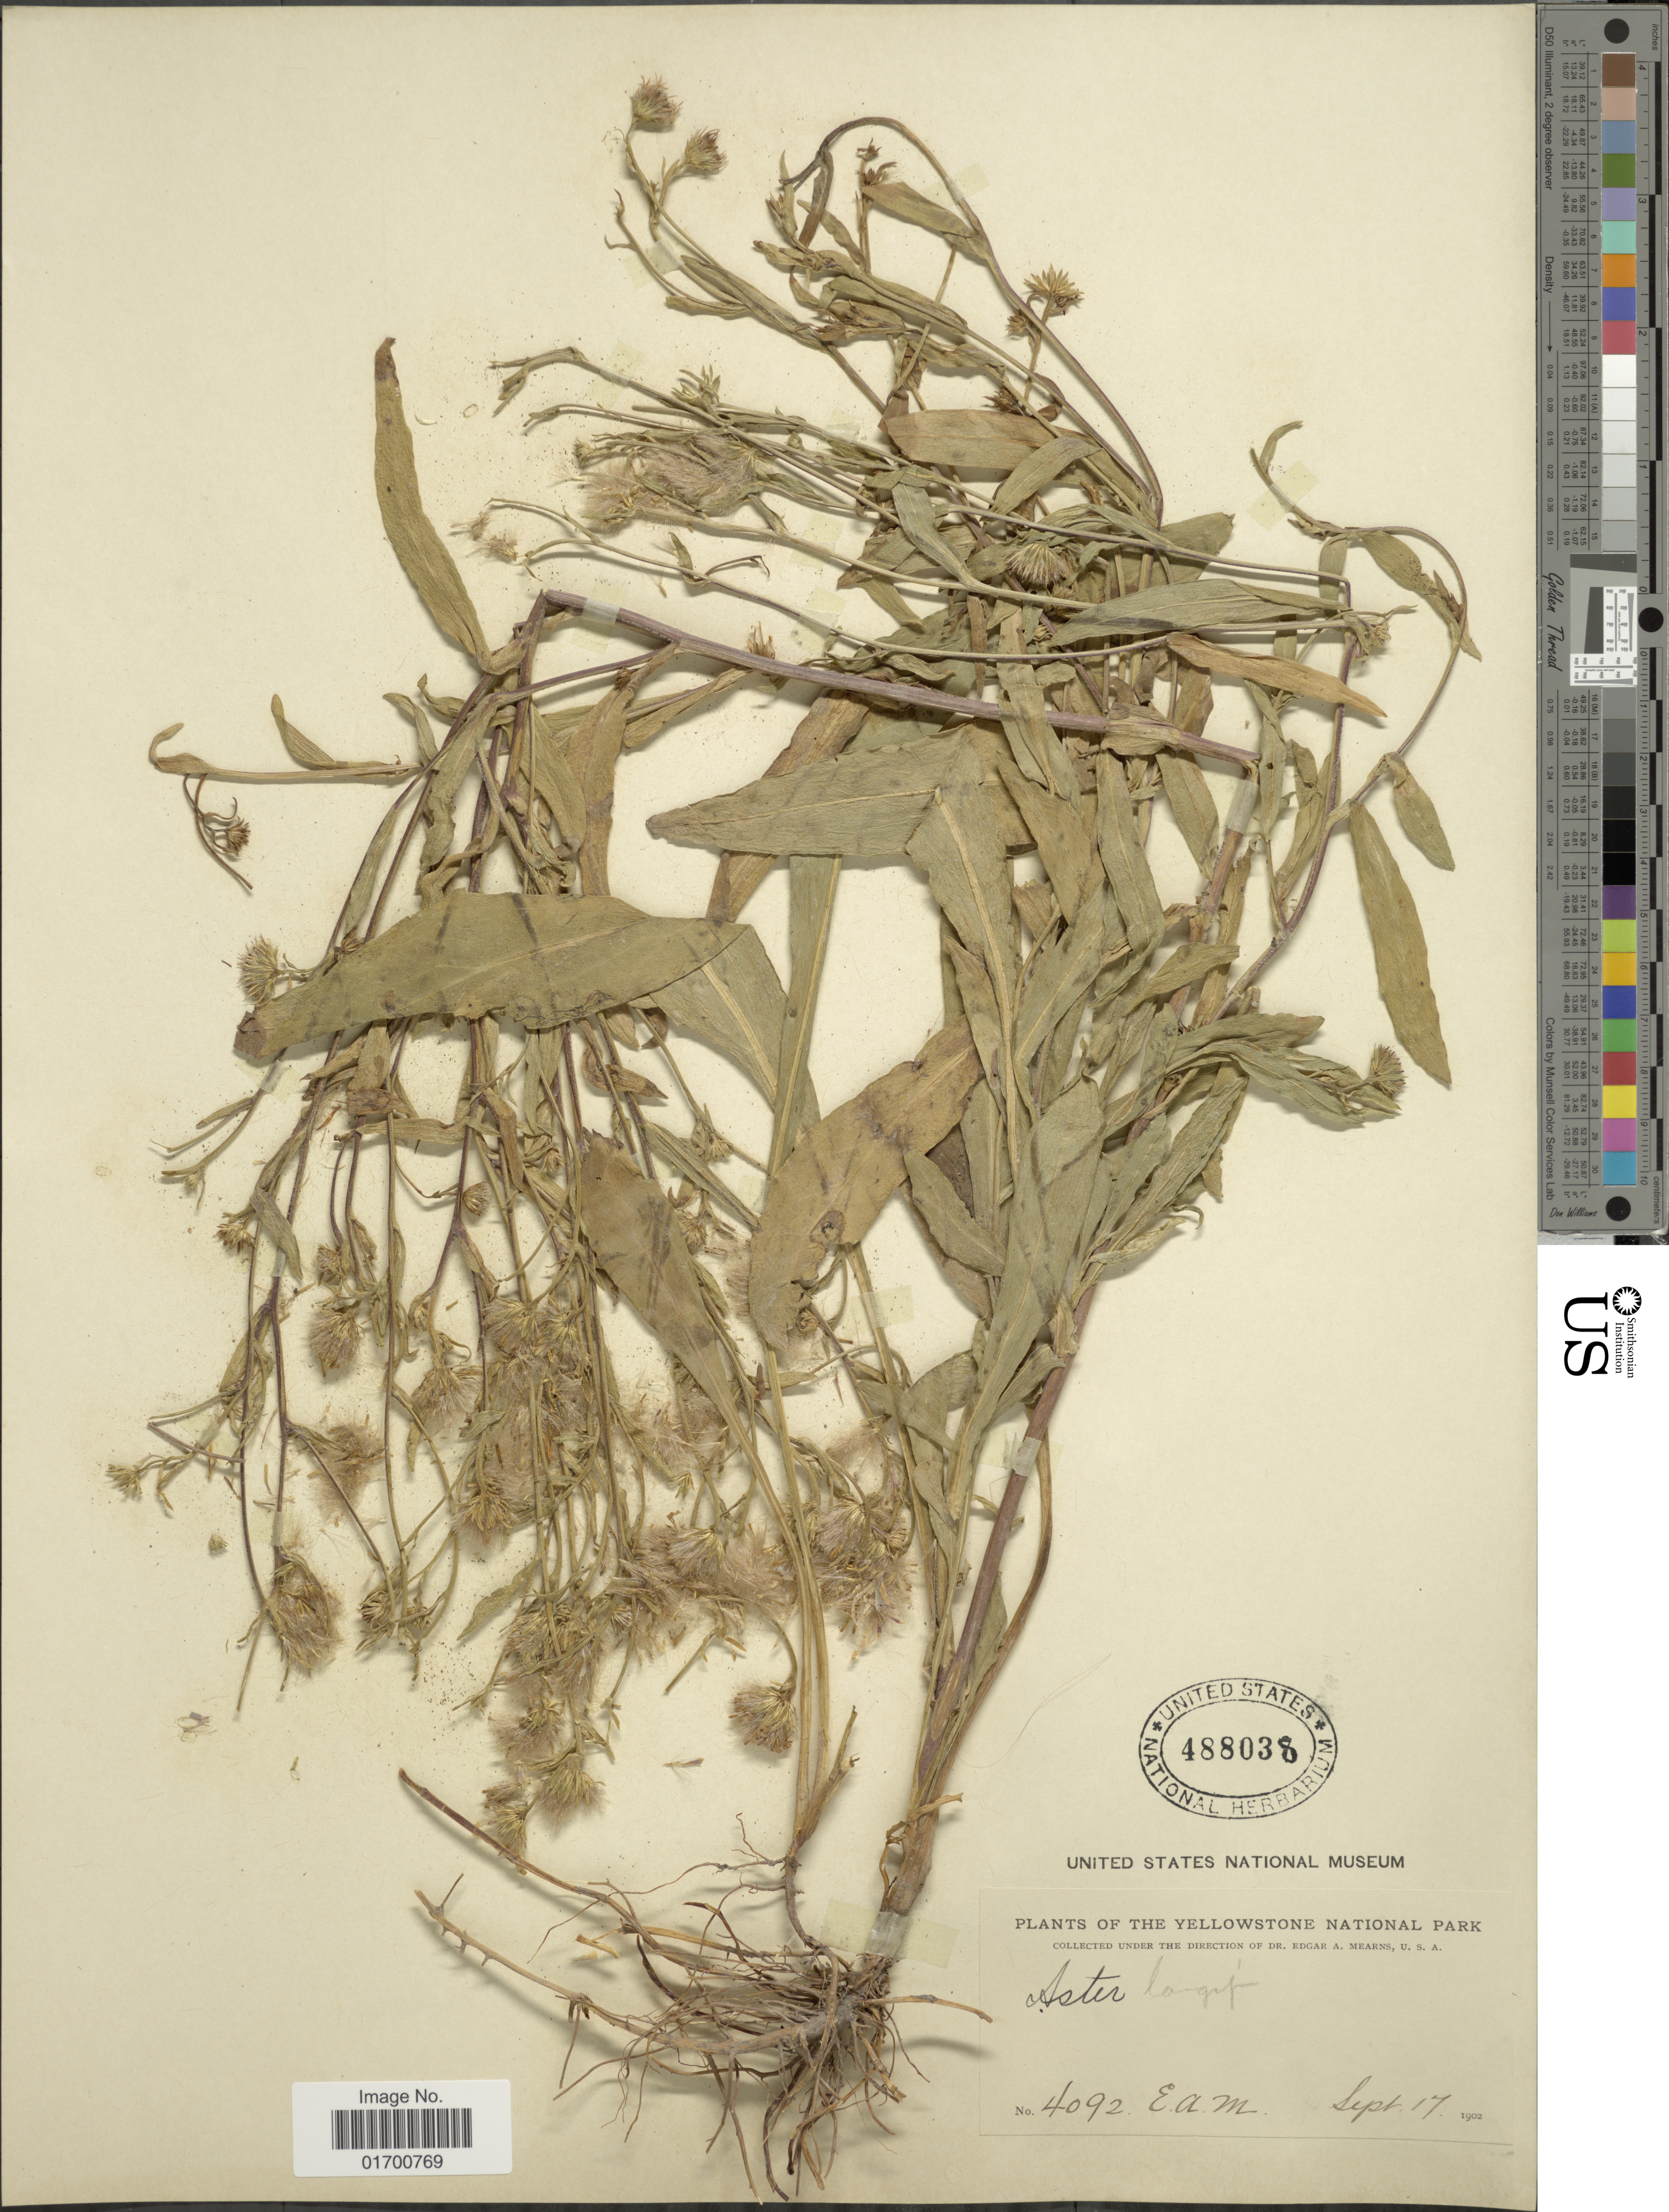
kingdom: Plantae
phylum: Tracheophyta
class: Magnoliopsida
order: Asterales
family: Asteraceae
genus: Symphyotrichum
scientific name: Symphyotrichum longifolium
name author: (Lam.) G.L. Nesom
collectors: E. A. Mearns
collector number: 4092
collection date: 1902-09-17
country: United States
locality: The Yellowstone National Park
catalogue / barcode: US 488038